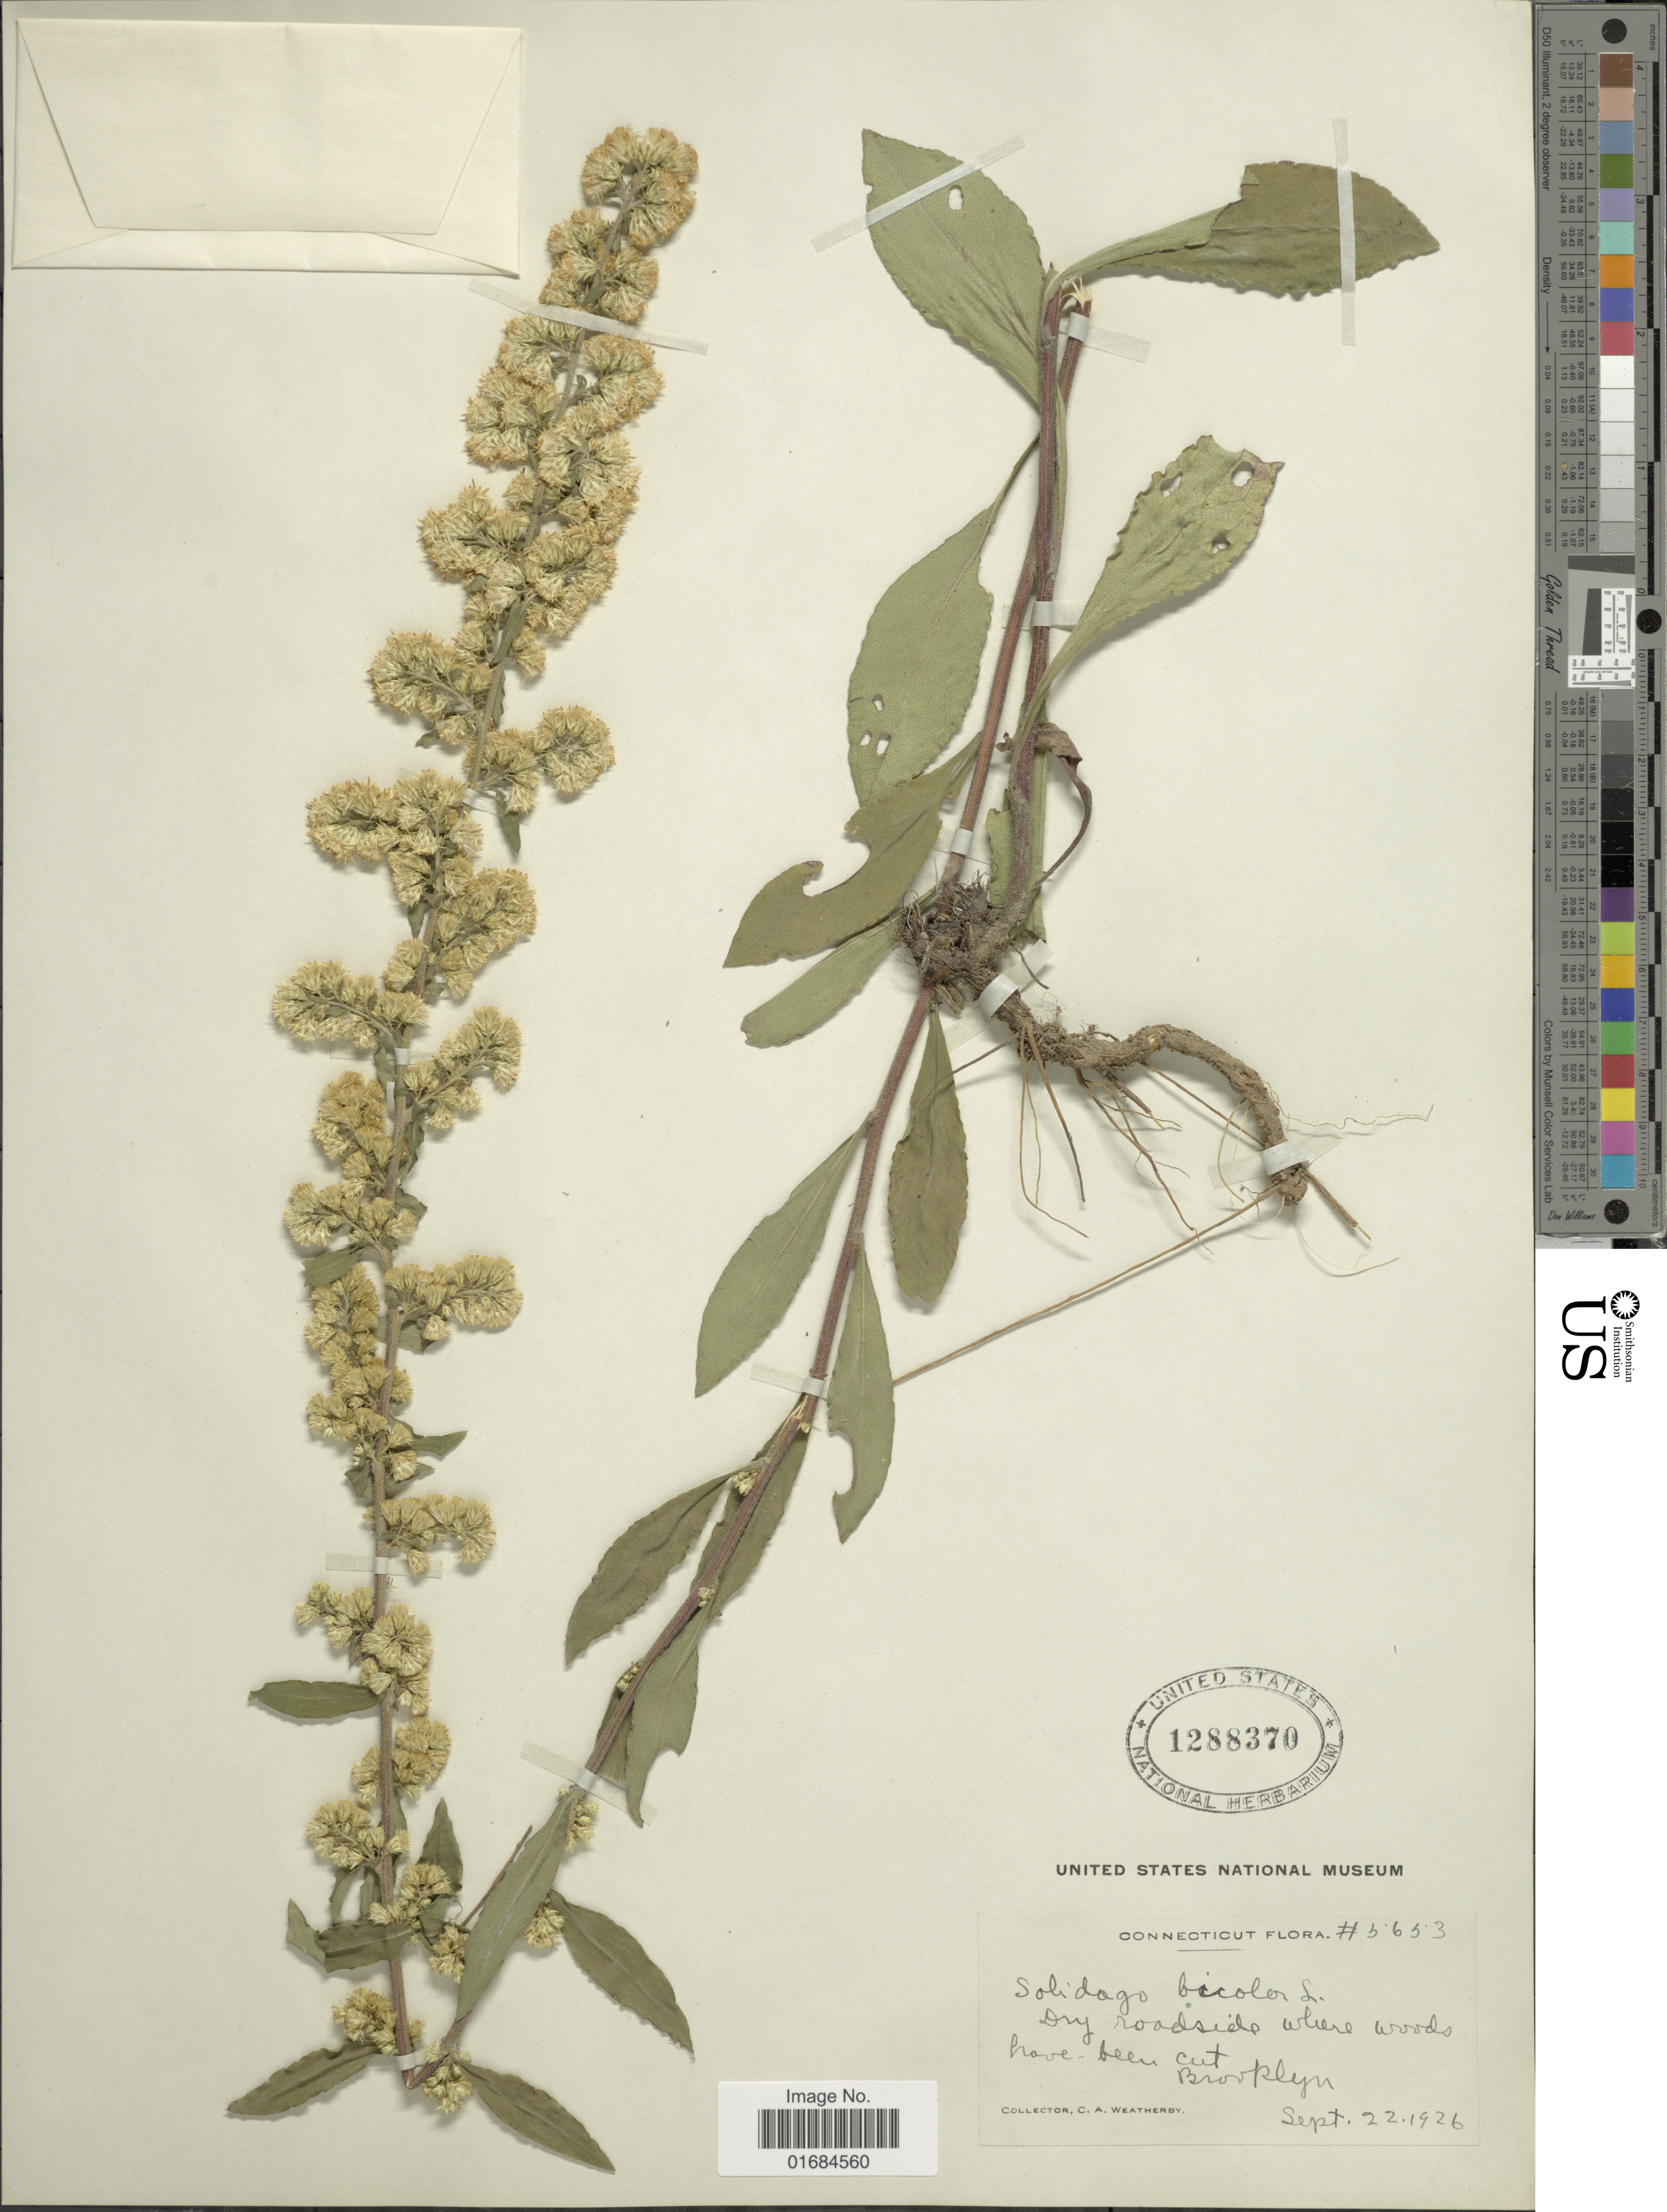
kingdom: Plantae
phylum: Tracheophyta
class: Magnoliopsida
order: Asterales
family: Asteraceae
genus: Solidago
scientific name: Solidago bicolor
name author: L.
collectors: C. A. Weatherby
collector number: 5653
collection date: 1926-09-22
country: United States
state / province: Connecticut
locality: Dry roadside wher woods love Been Cut, Brooklyn.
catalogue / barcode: US 1288370